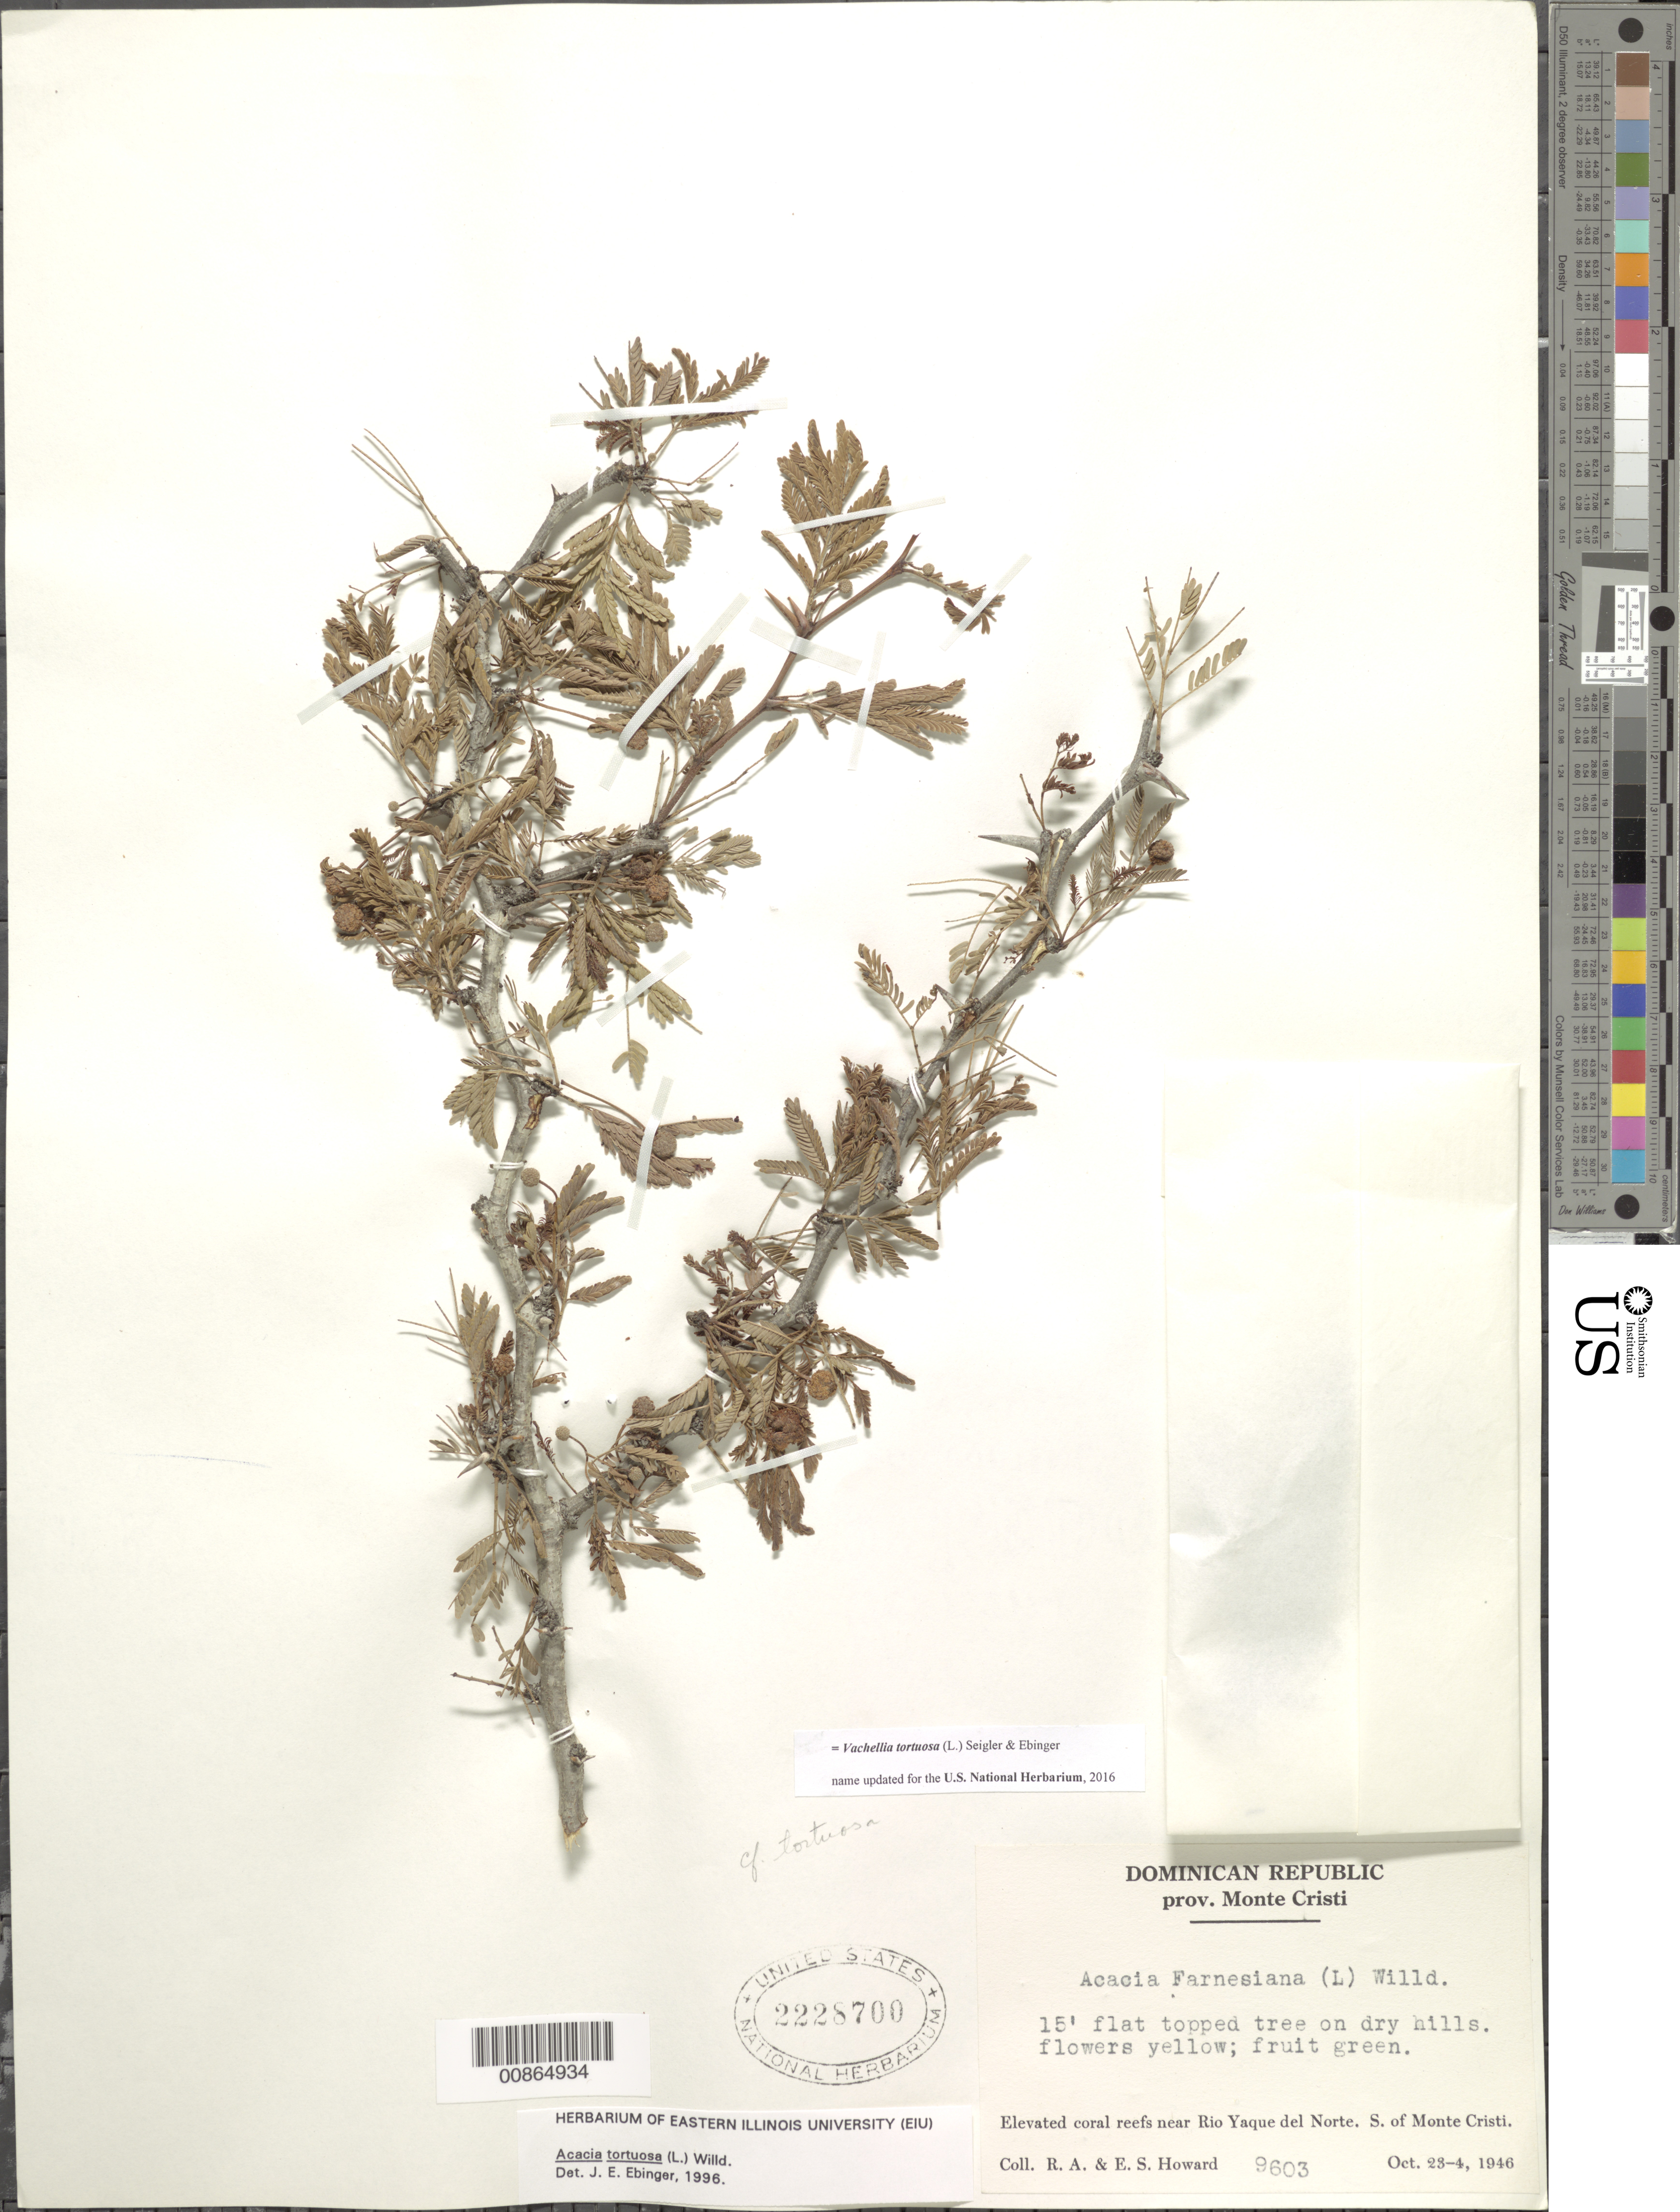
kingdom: Plantae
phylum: Tracheophyta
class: Magnoliopsida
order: Fabales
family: Fabaceae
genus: Vachellia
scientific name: Vachellia tortuosa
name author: (L.) Seigler & Ebinger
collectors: R. A. Howard & E. S. Howard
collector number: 9603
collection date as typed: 23 Oct 1946 to 24 Oct 1946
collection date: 1946-10-23/1946-10-24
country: Dominican Republic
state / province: Monte Cristi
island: Hispaniola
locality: Elevated coral reefs near Río Yaque del Norte. S of Monte Cristi.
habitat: Dry hills.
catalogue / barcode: US 2228700